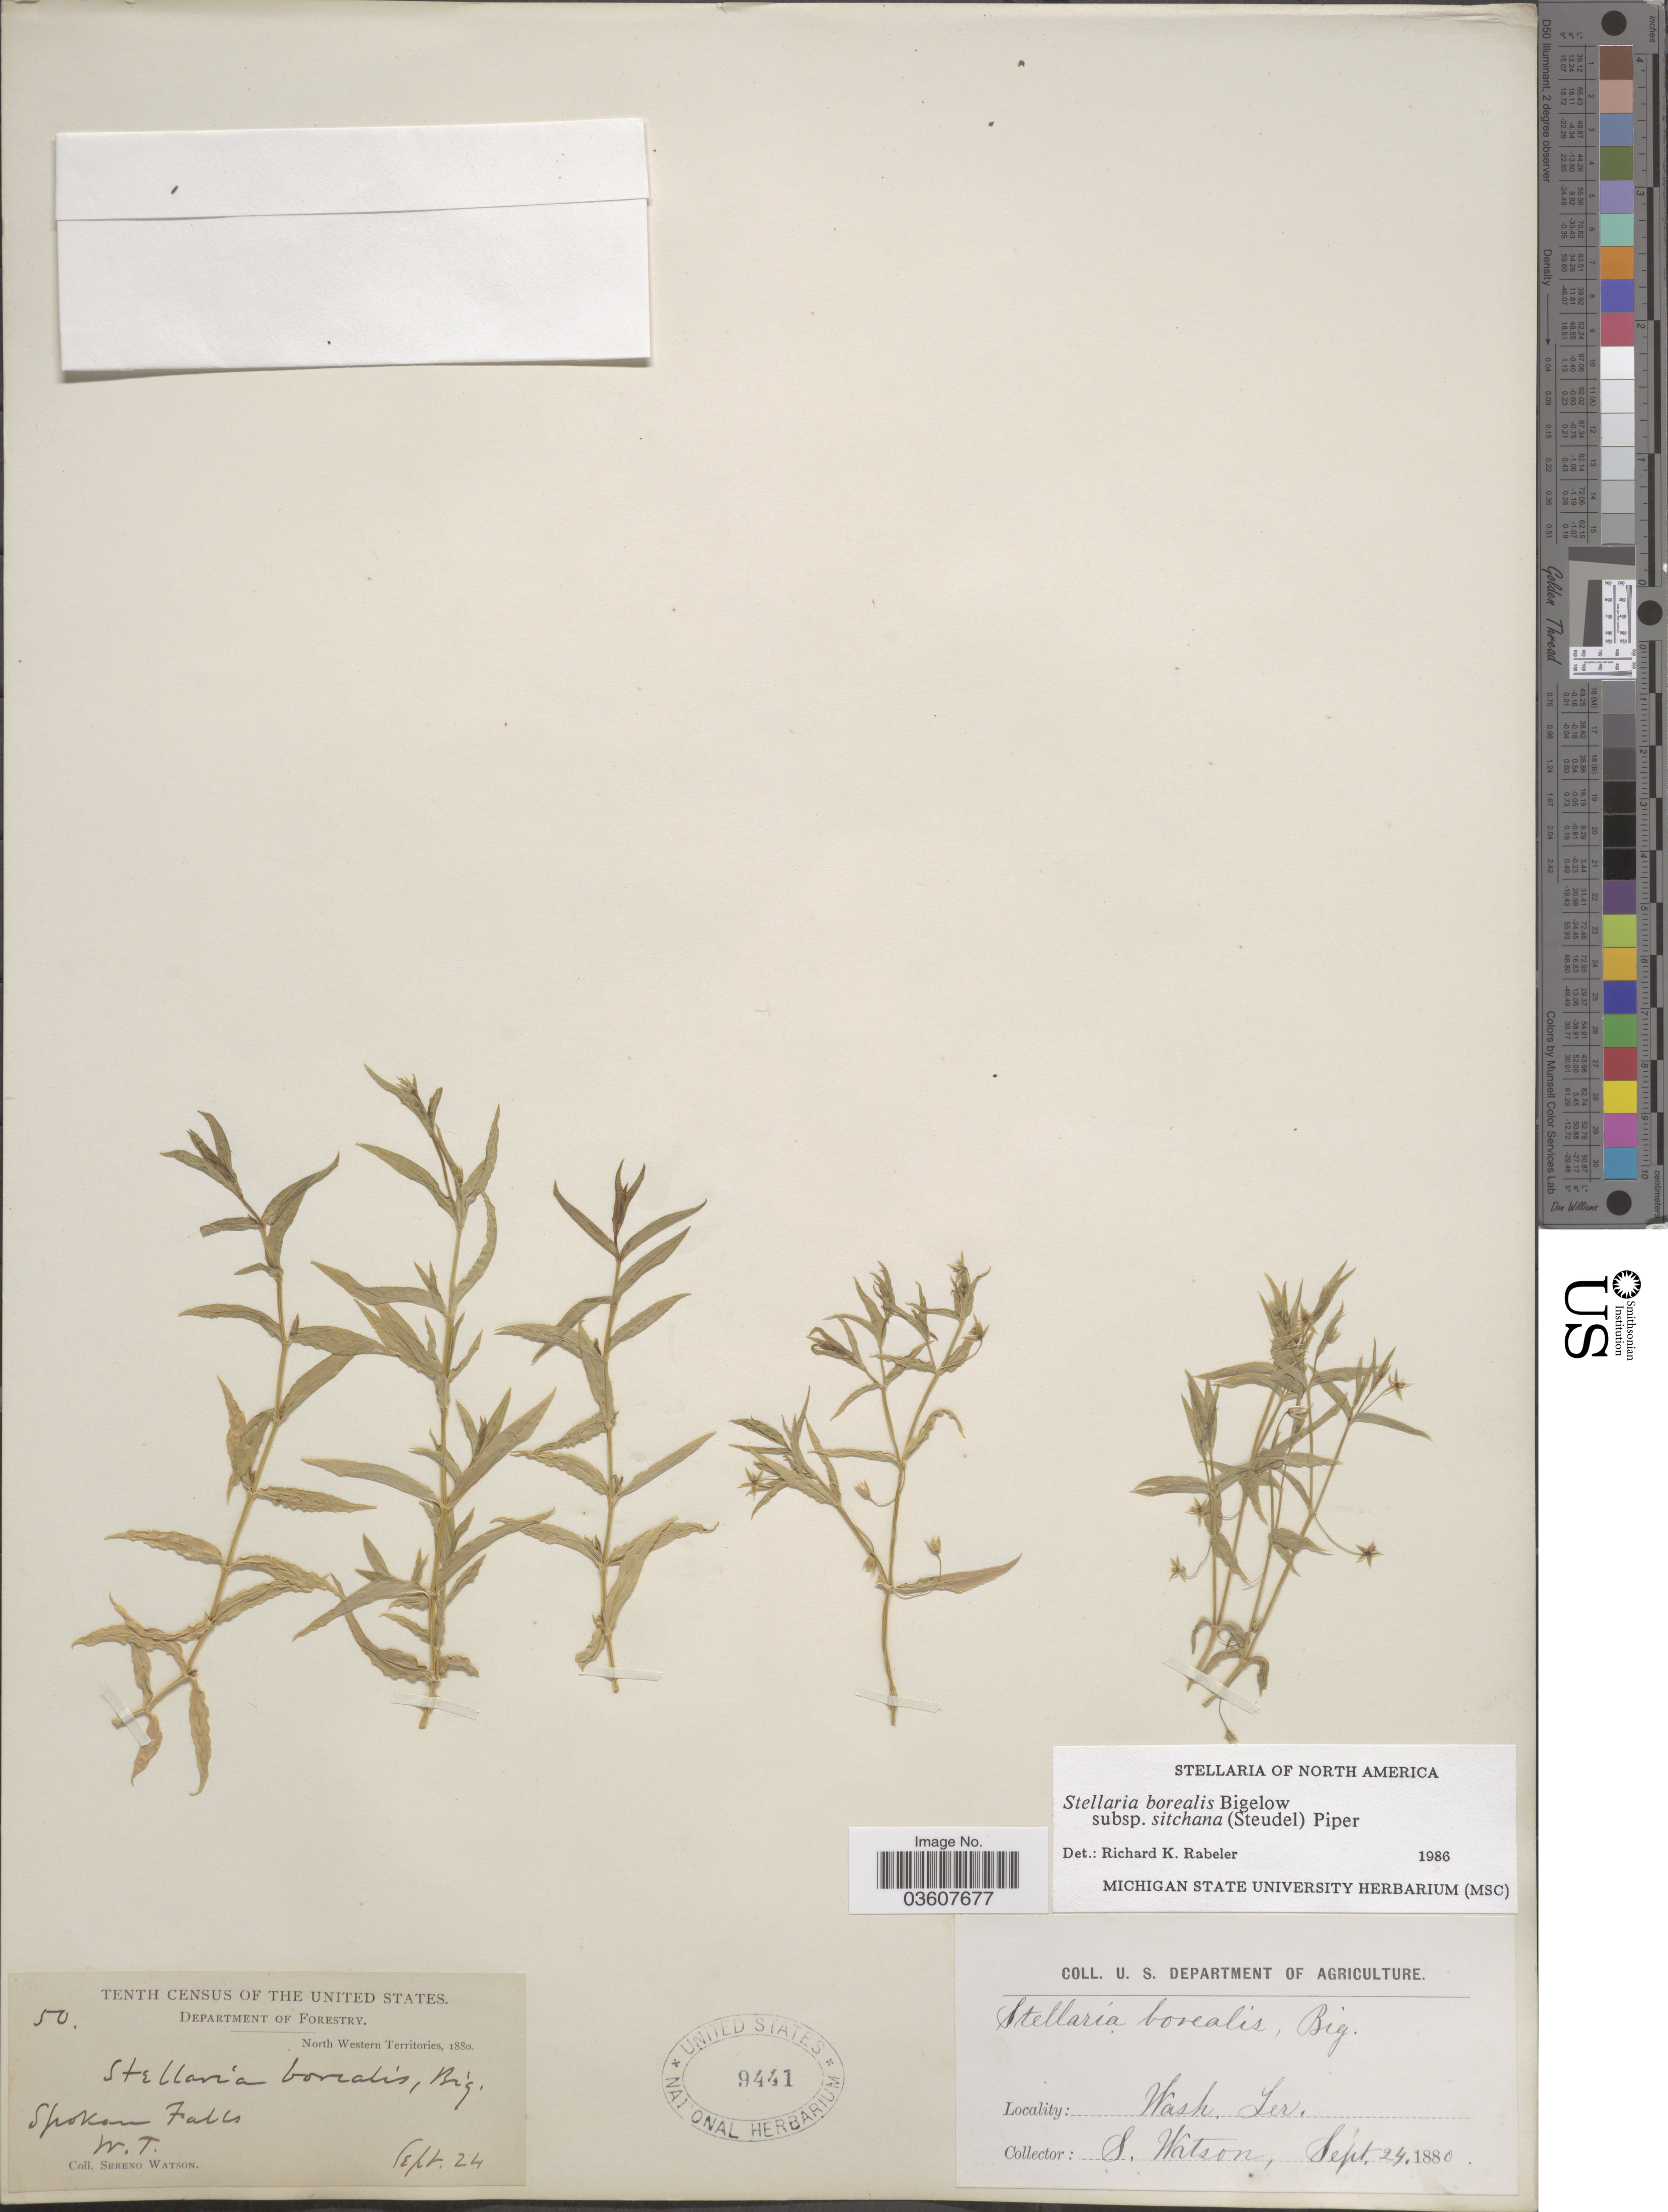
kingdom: Plantae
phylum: Tracheophyta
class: Magnoliopsida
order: Caryophyllales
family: Caryophyllaceae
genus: Stellaria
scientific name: Stellaria borealis subsp. sitchana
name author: (Steud.) Piper & Beattie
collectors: S. Watson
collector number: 50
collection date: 1880-09-24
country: United States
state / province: Washington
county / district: Spokane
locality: Spokane Falls, W. T.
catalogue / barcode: US 9441